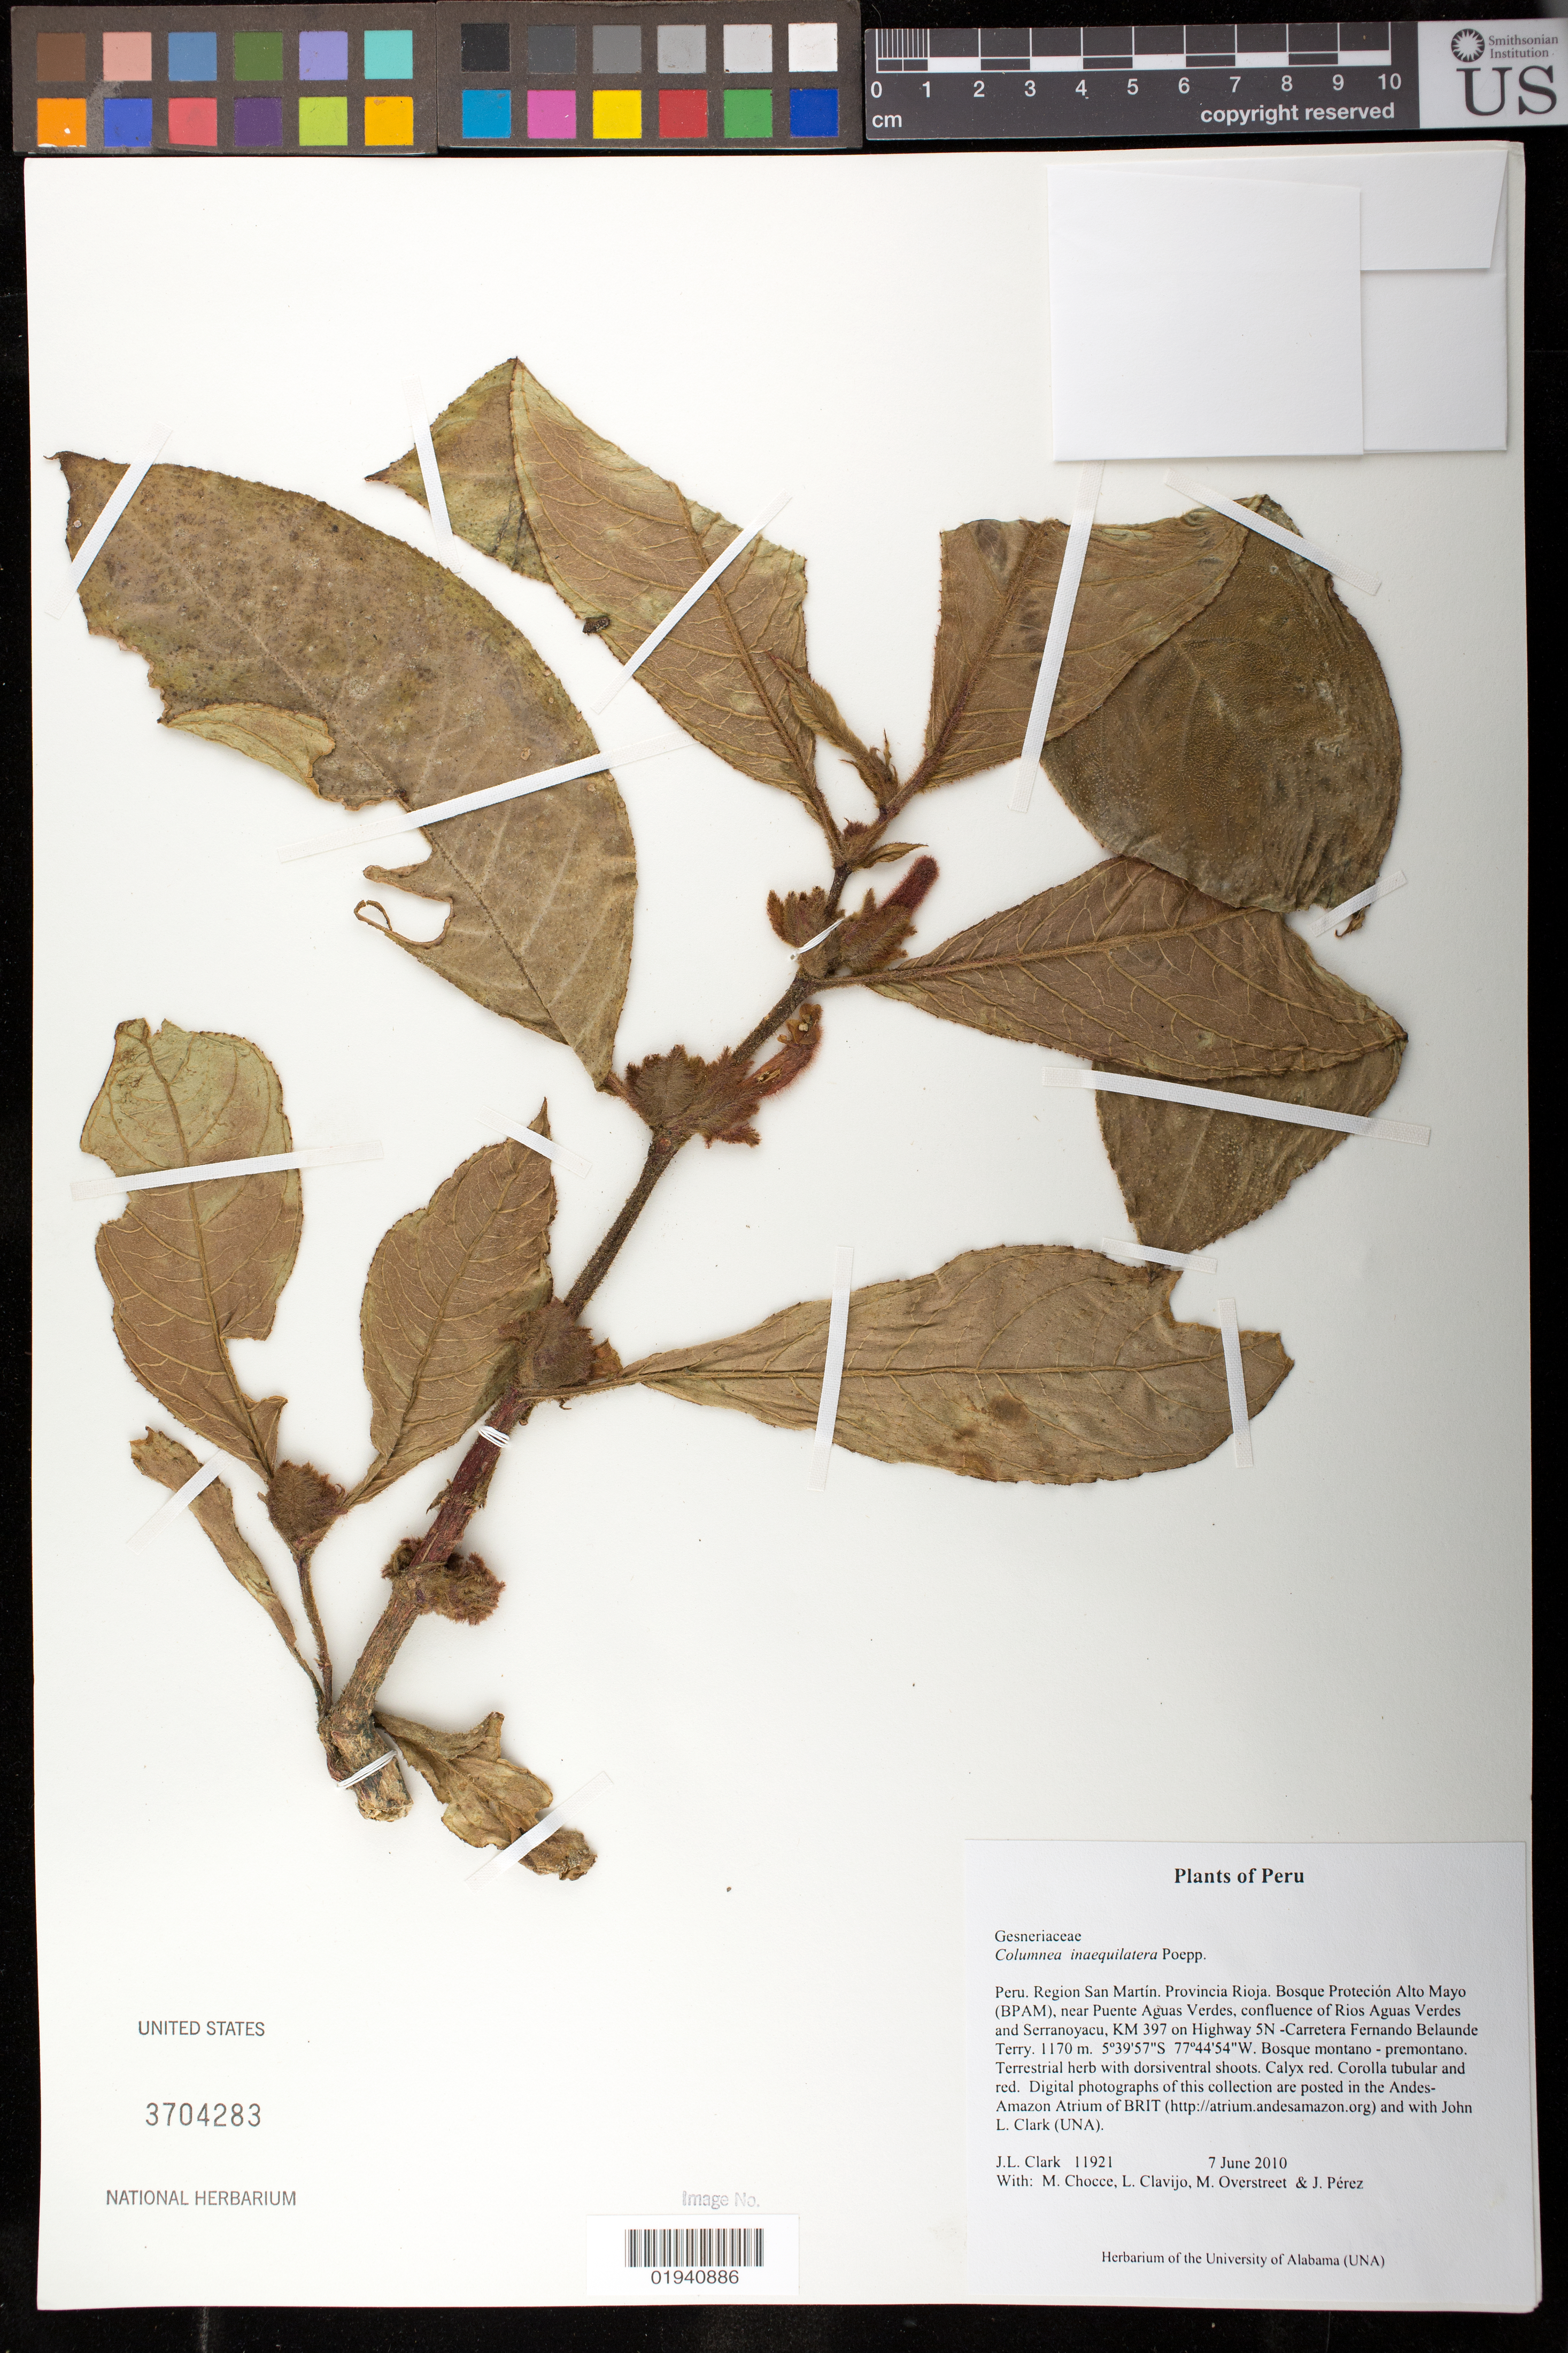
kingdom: Plantae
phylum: Tracheophyta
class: Magnoliopsida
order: Lamiales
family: Gesneriaceae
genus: Columnea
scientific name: Columnea inaequilatera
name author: Poepp.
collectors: J. L. Clark, M. Chocce, L. Clavijo, M. Overstreet & J. Perez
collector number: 11921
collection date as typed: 07 Jun 2010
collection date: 2010-06-07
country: Peru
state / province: San Martín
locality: Provincia Rioja. Bosque Protecion Alto Mayo (BPAM), near Puente Aguas Verdes, confluence of Rios Aguas Verdes and Serranoyacu, KM 397 on Highway 5N-Carretera Fernando Belaunde Terry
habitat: Bosque montano- premontano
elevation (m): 1170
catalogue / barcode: US 3704283